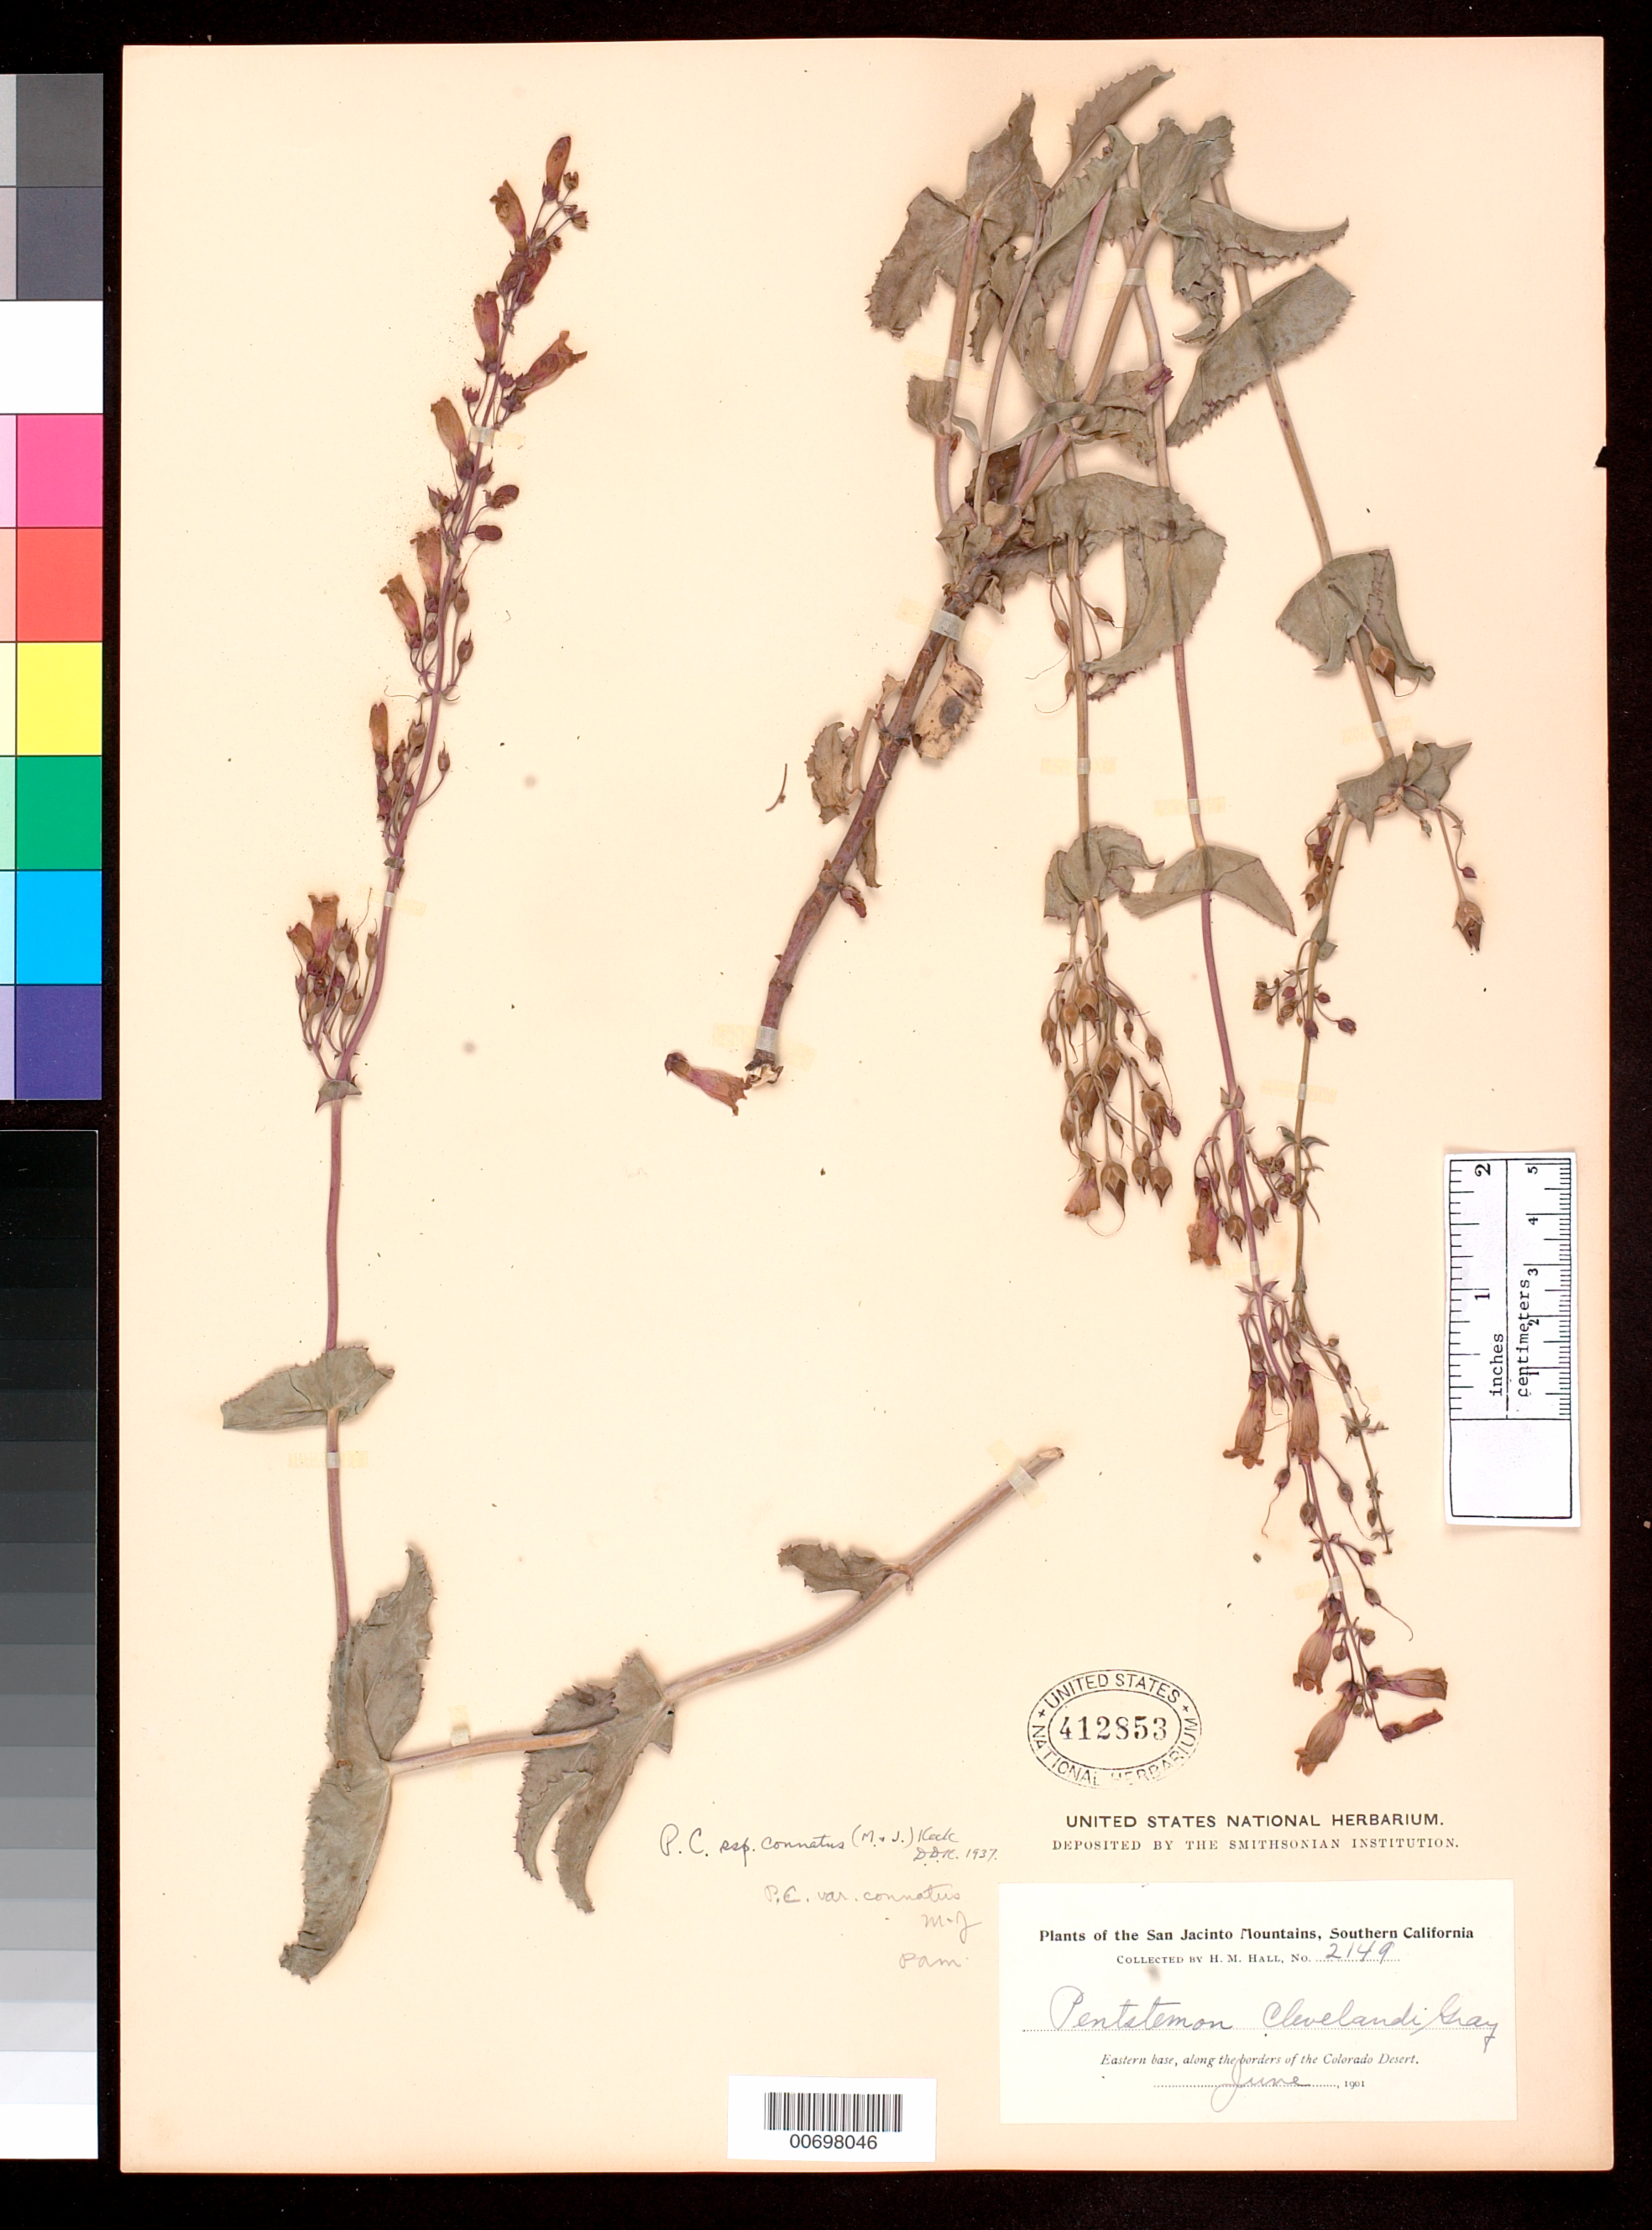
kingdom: Plantae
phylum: Tracheophyta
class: Magnoliopsida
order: Lamiales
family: Plantaginaceae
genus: Penstemon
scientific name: Penstemon clevelandii subsp. connatus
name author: (Munz & I.M. Johnst.) D.D. Keck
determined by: Keck, David D.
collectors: H. M. Hall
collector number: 2149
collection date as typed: Jun 1901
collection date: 1901-06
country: United States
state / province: California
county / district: Riverside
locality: San Jacinto Mts. Eastern base, along the borders of the Colorado Desert.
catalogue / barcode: US 412853